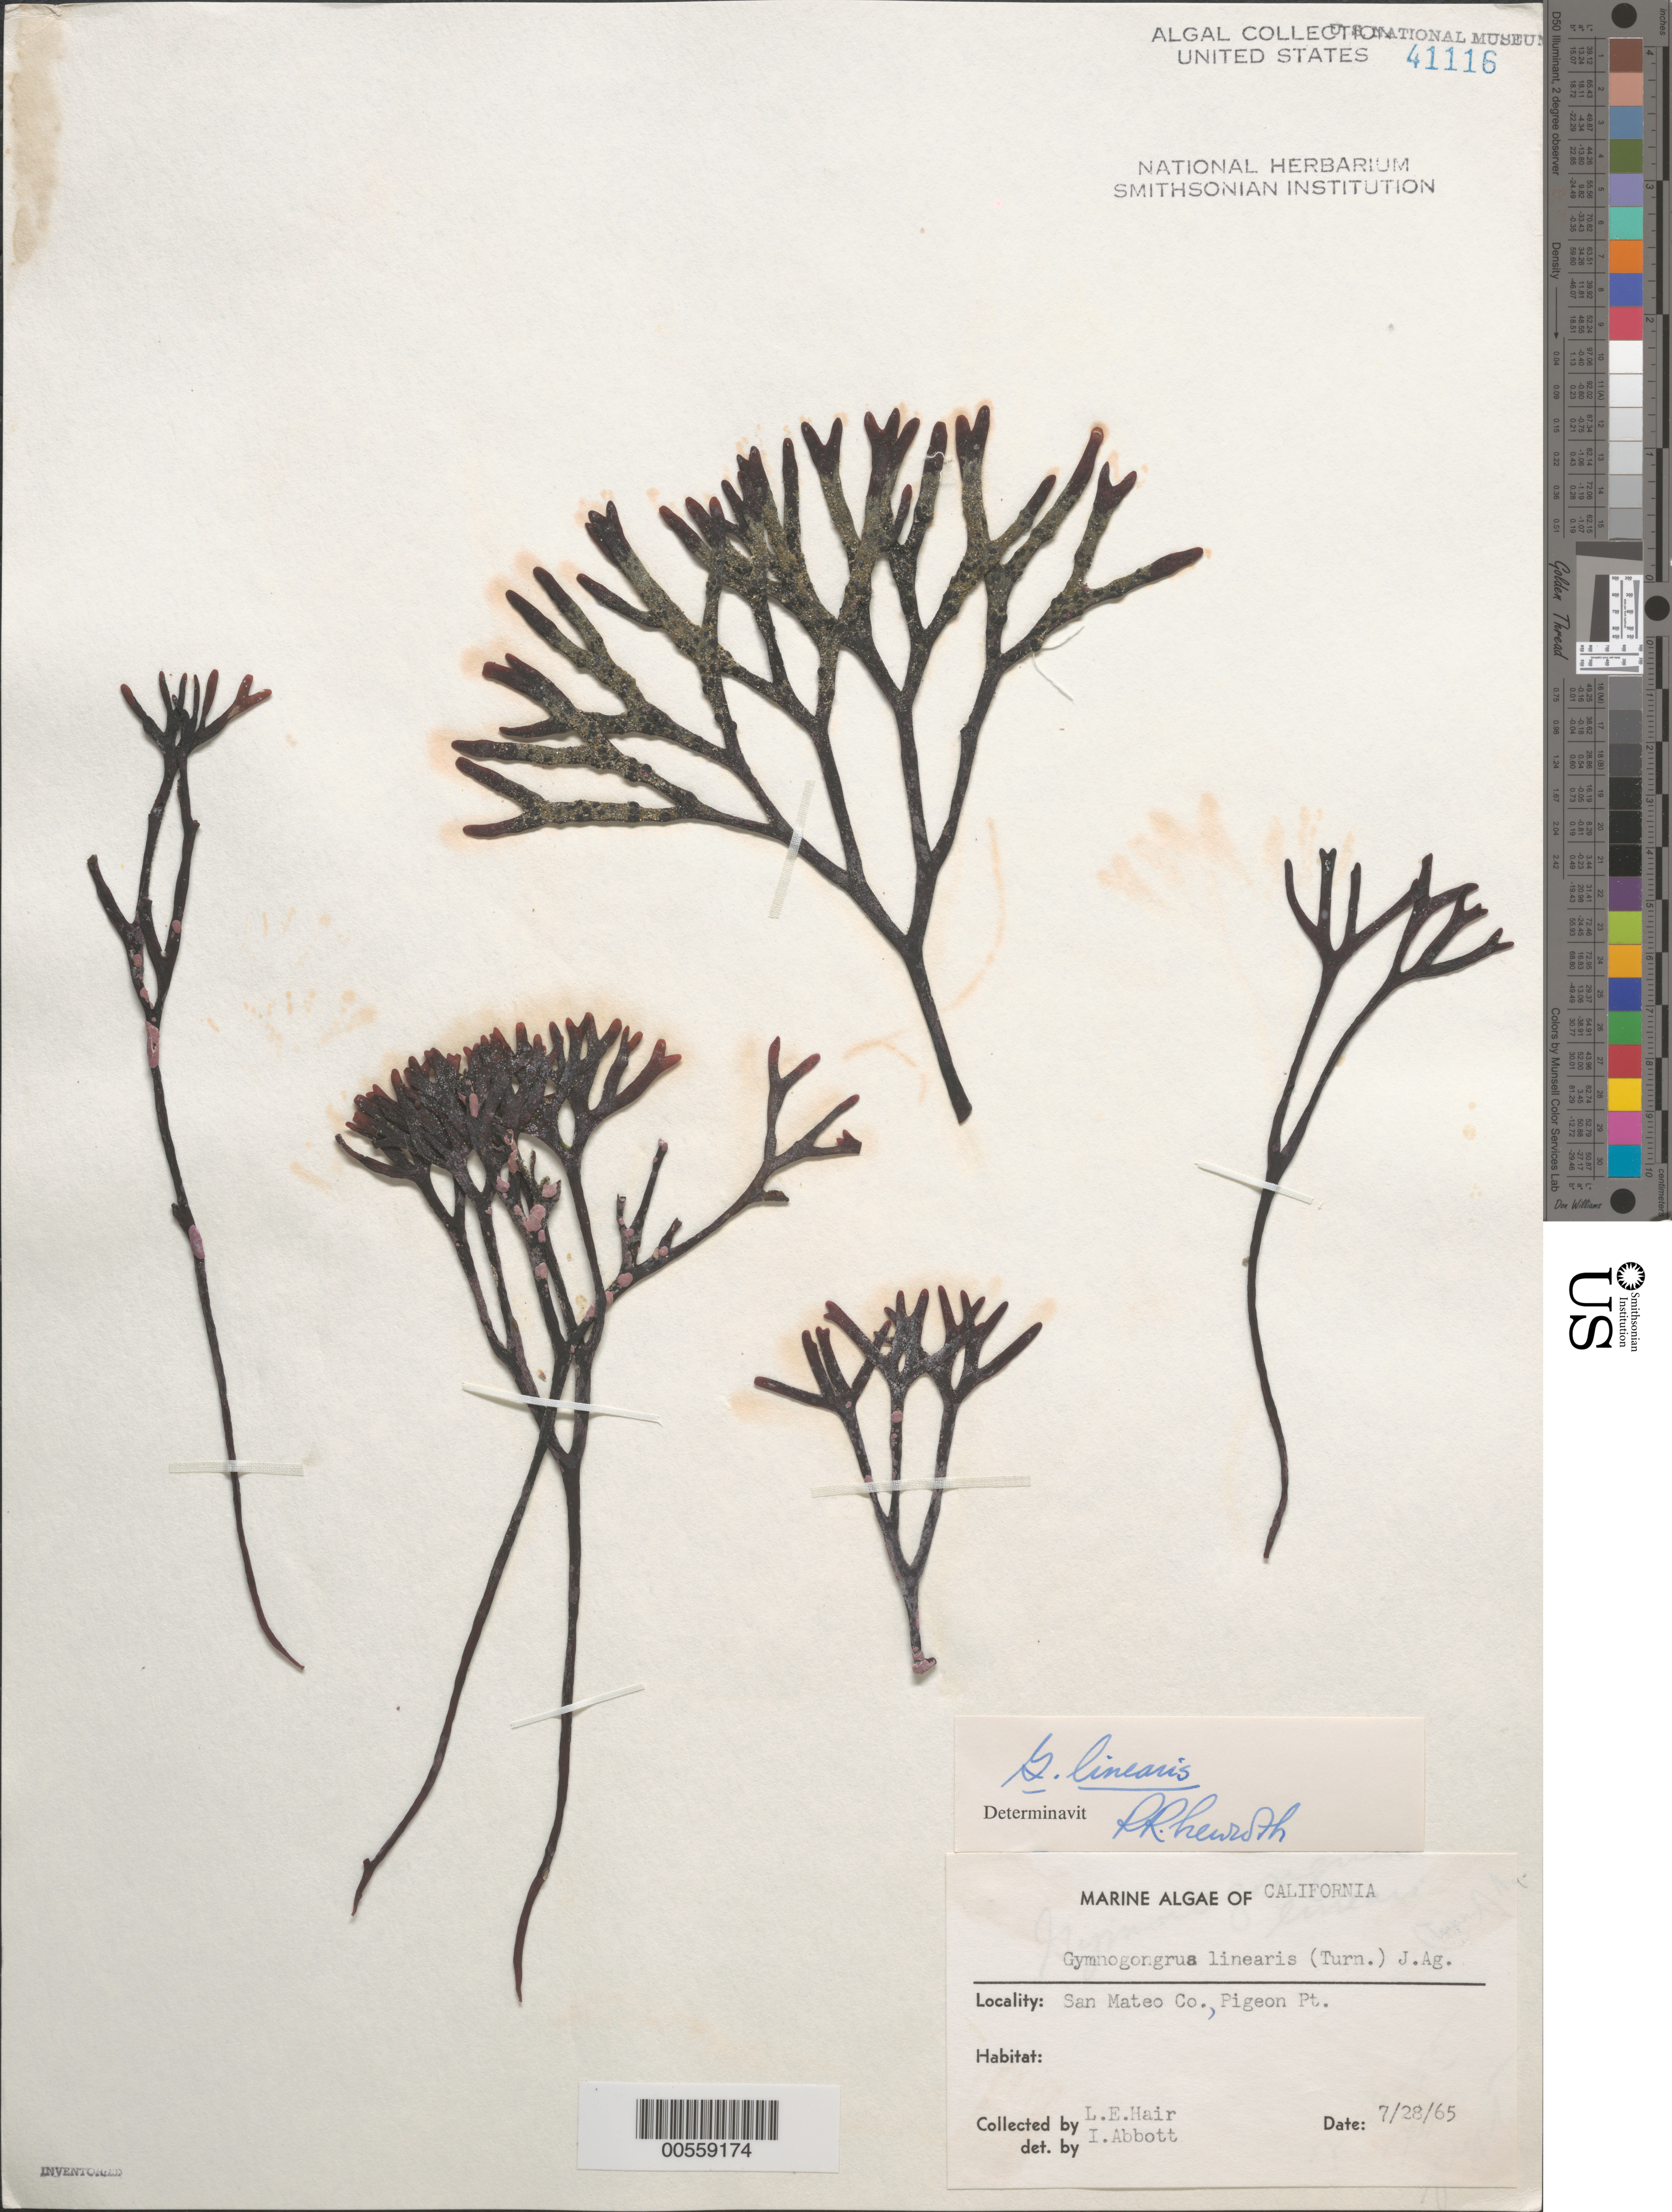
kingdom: Plantae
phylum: Rhodophyta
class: Florideophyceae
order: Gigartinales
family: Phyllophoraceae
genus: Ahnfeltiopsis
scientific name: Ahnfeltiopsis linearis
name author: (C. Agardh) P.C. Silva & DeCew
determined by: Algae name updating Project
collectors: L. Hair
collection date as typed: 28 Jul 1965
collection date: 1965-07-28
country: United States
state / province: California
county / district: San Mateo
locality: Pigeon Point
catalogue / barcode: US 41116